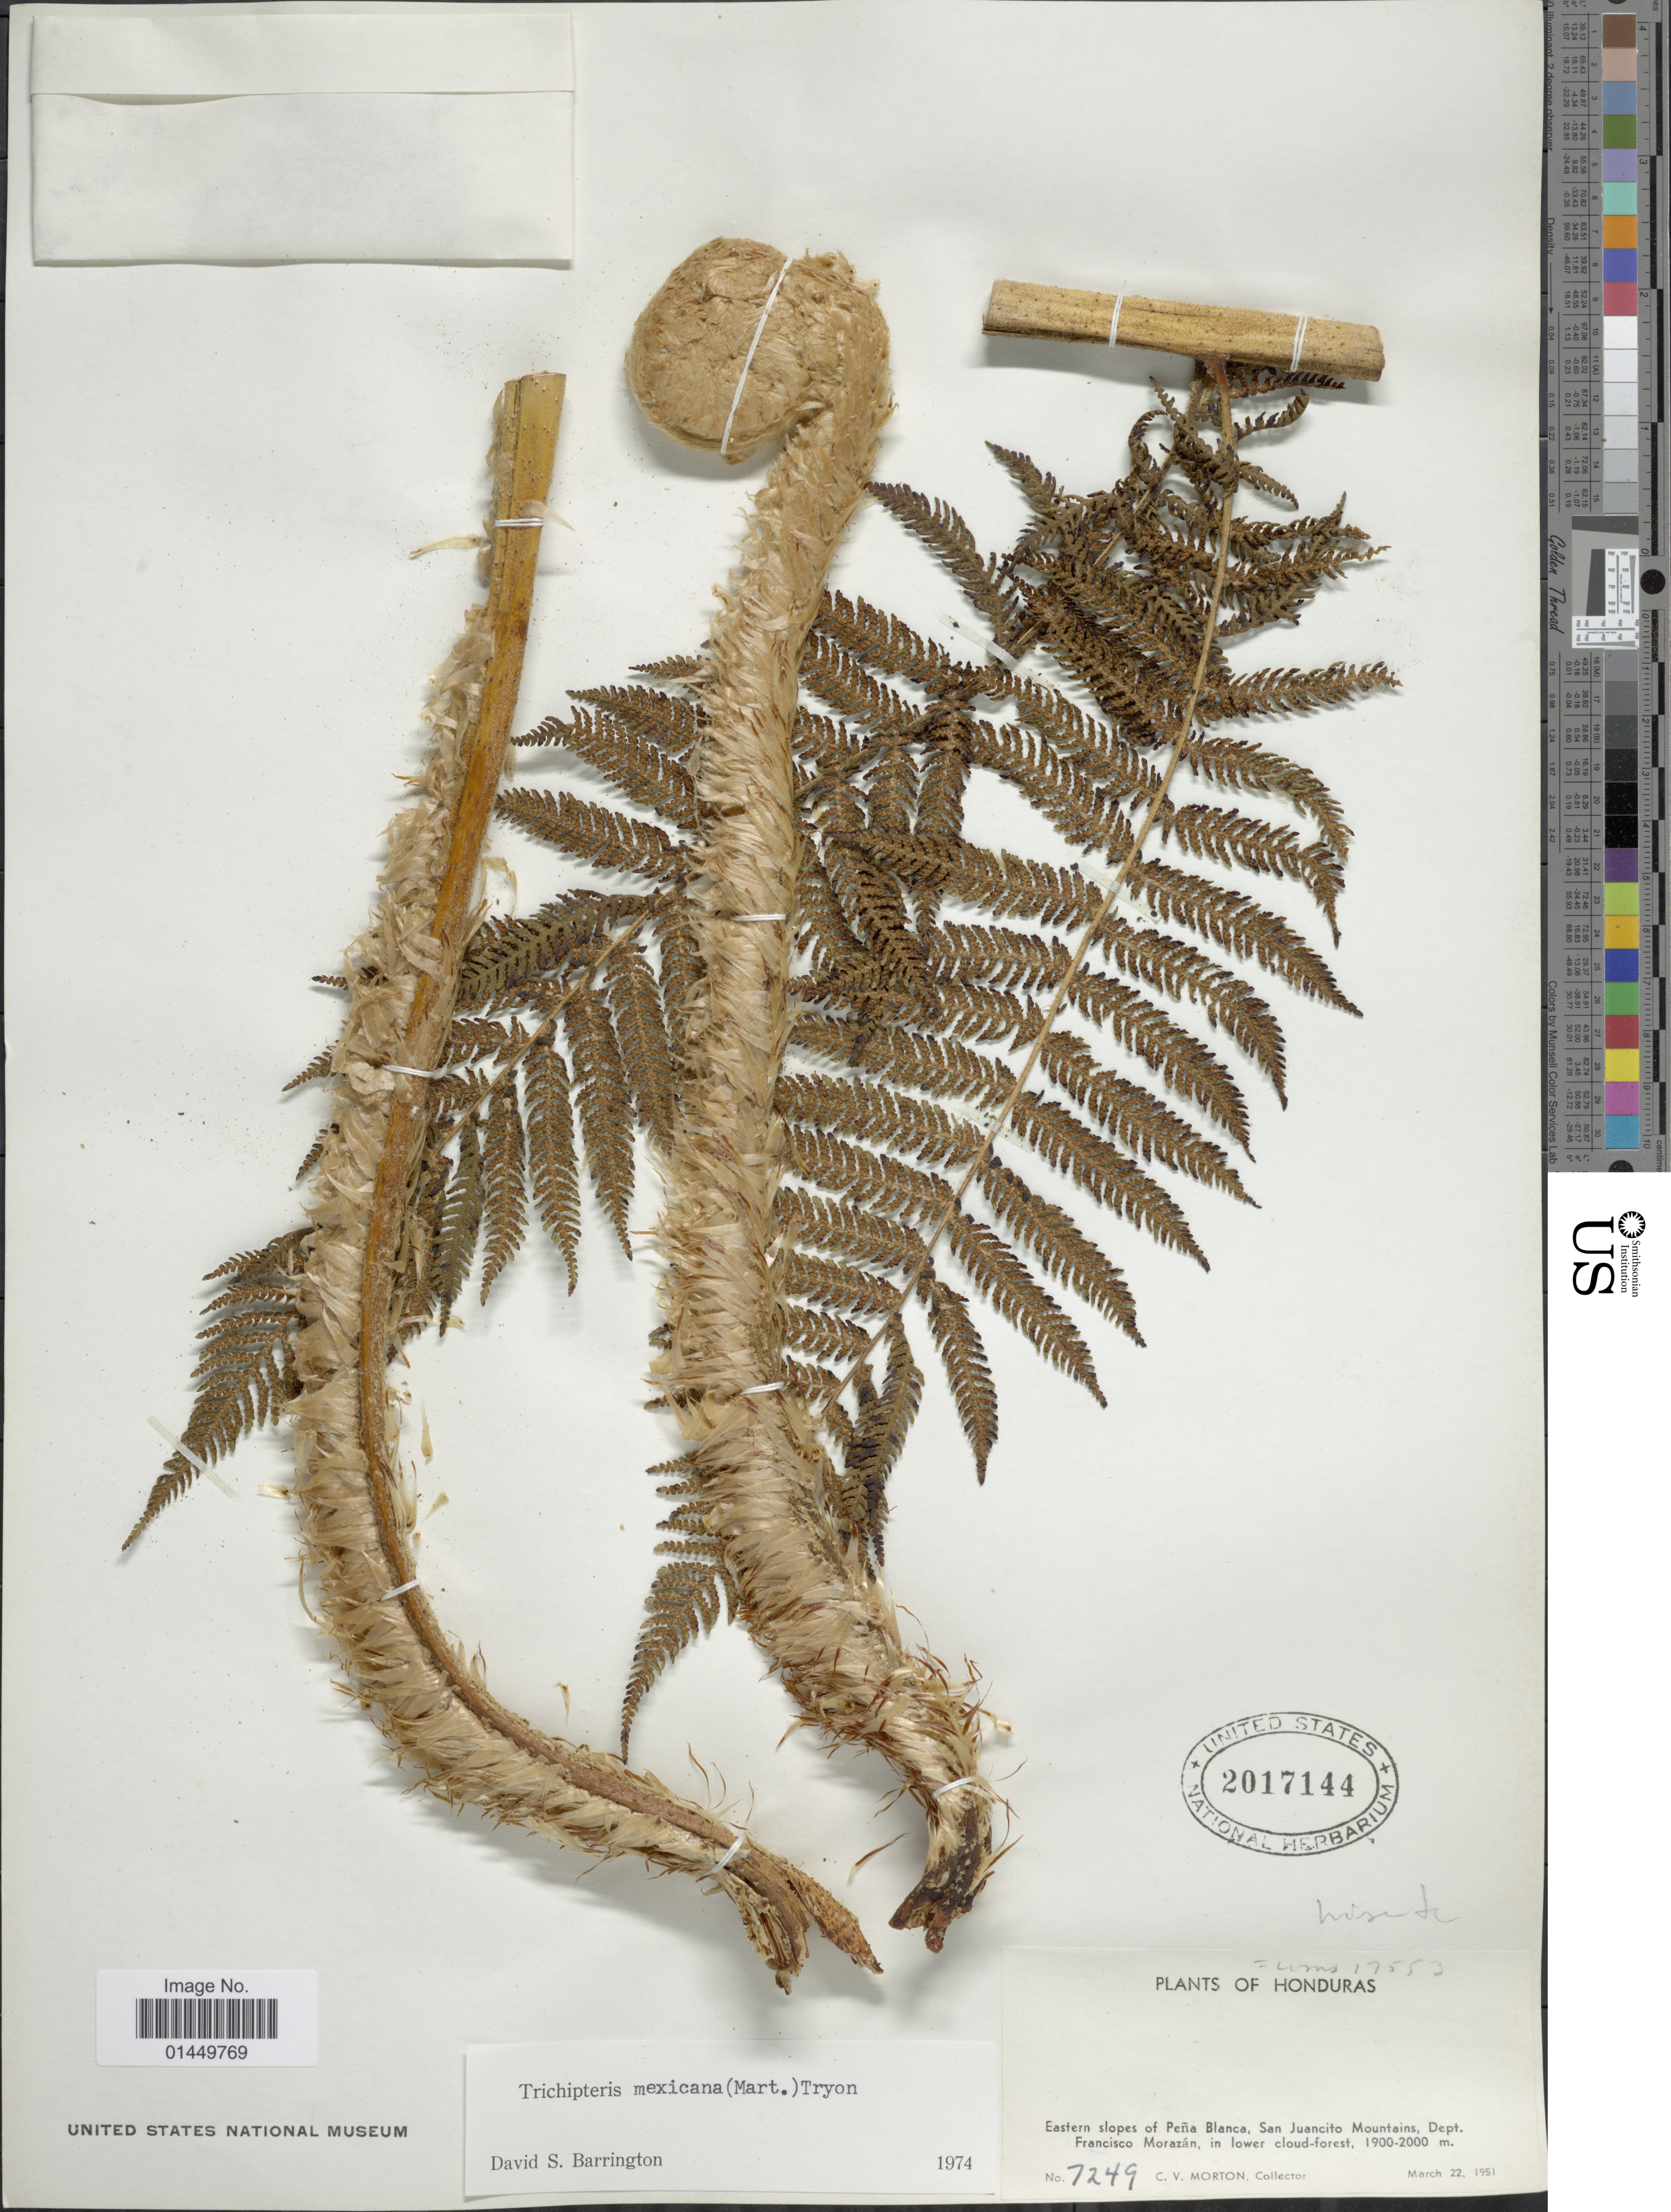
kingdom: Plantae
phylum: Tracheophyta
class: Polypodiopsida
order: Cyatheales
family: Cyatheaceae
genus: Cyathea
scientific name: Cyathea valdecrenata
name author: Domin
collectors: C. V. Morton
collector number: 7249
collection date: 1951-03-22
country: Honduras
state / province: Fco. Morazán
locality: Eastern slopes of Pena Blanca, San Juanito Mountains, Dept. Francisco Morazan, in lower cloud-forest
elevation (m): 1900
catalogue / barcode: US 2017144